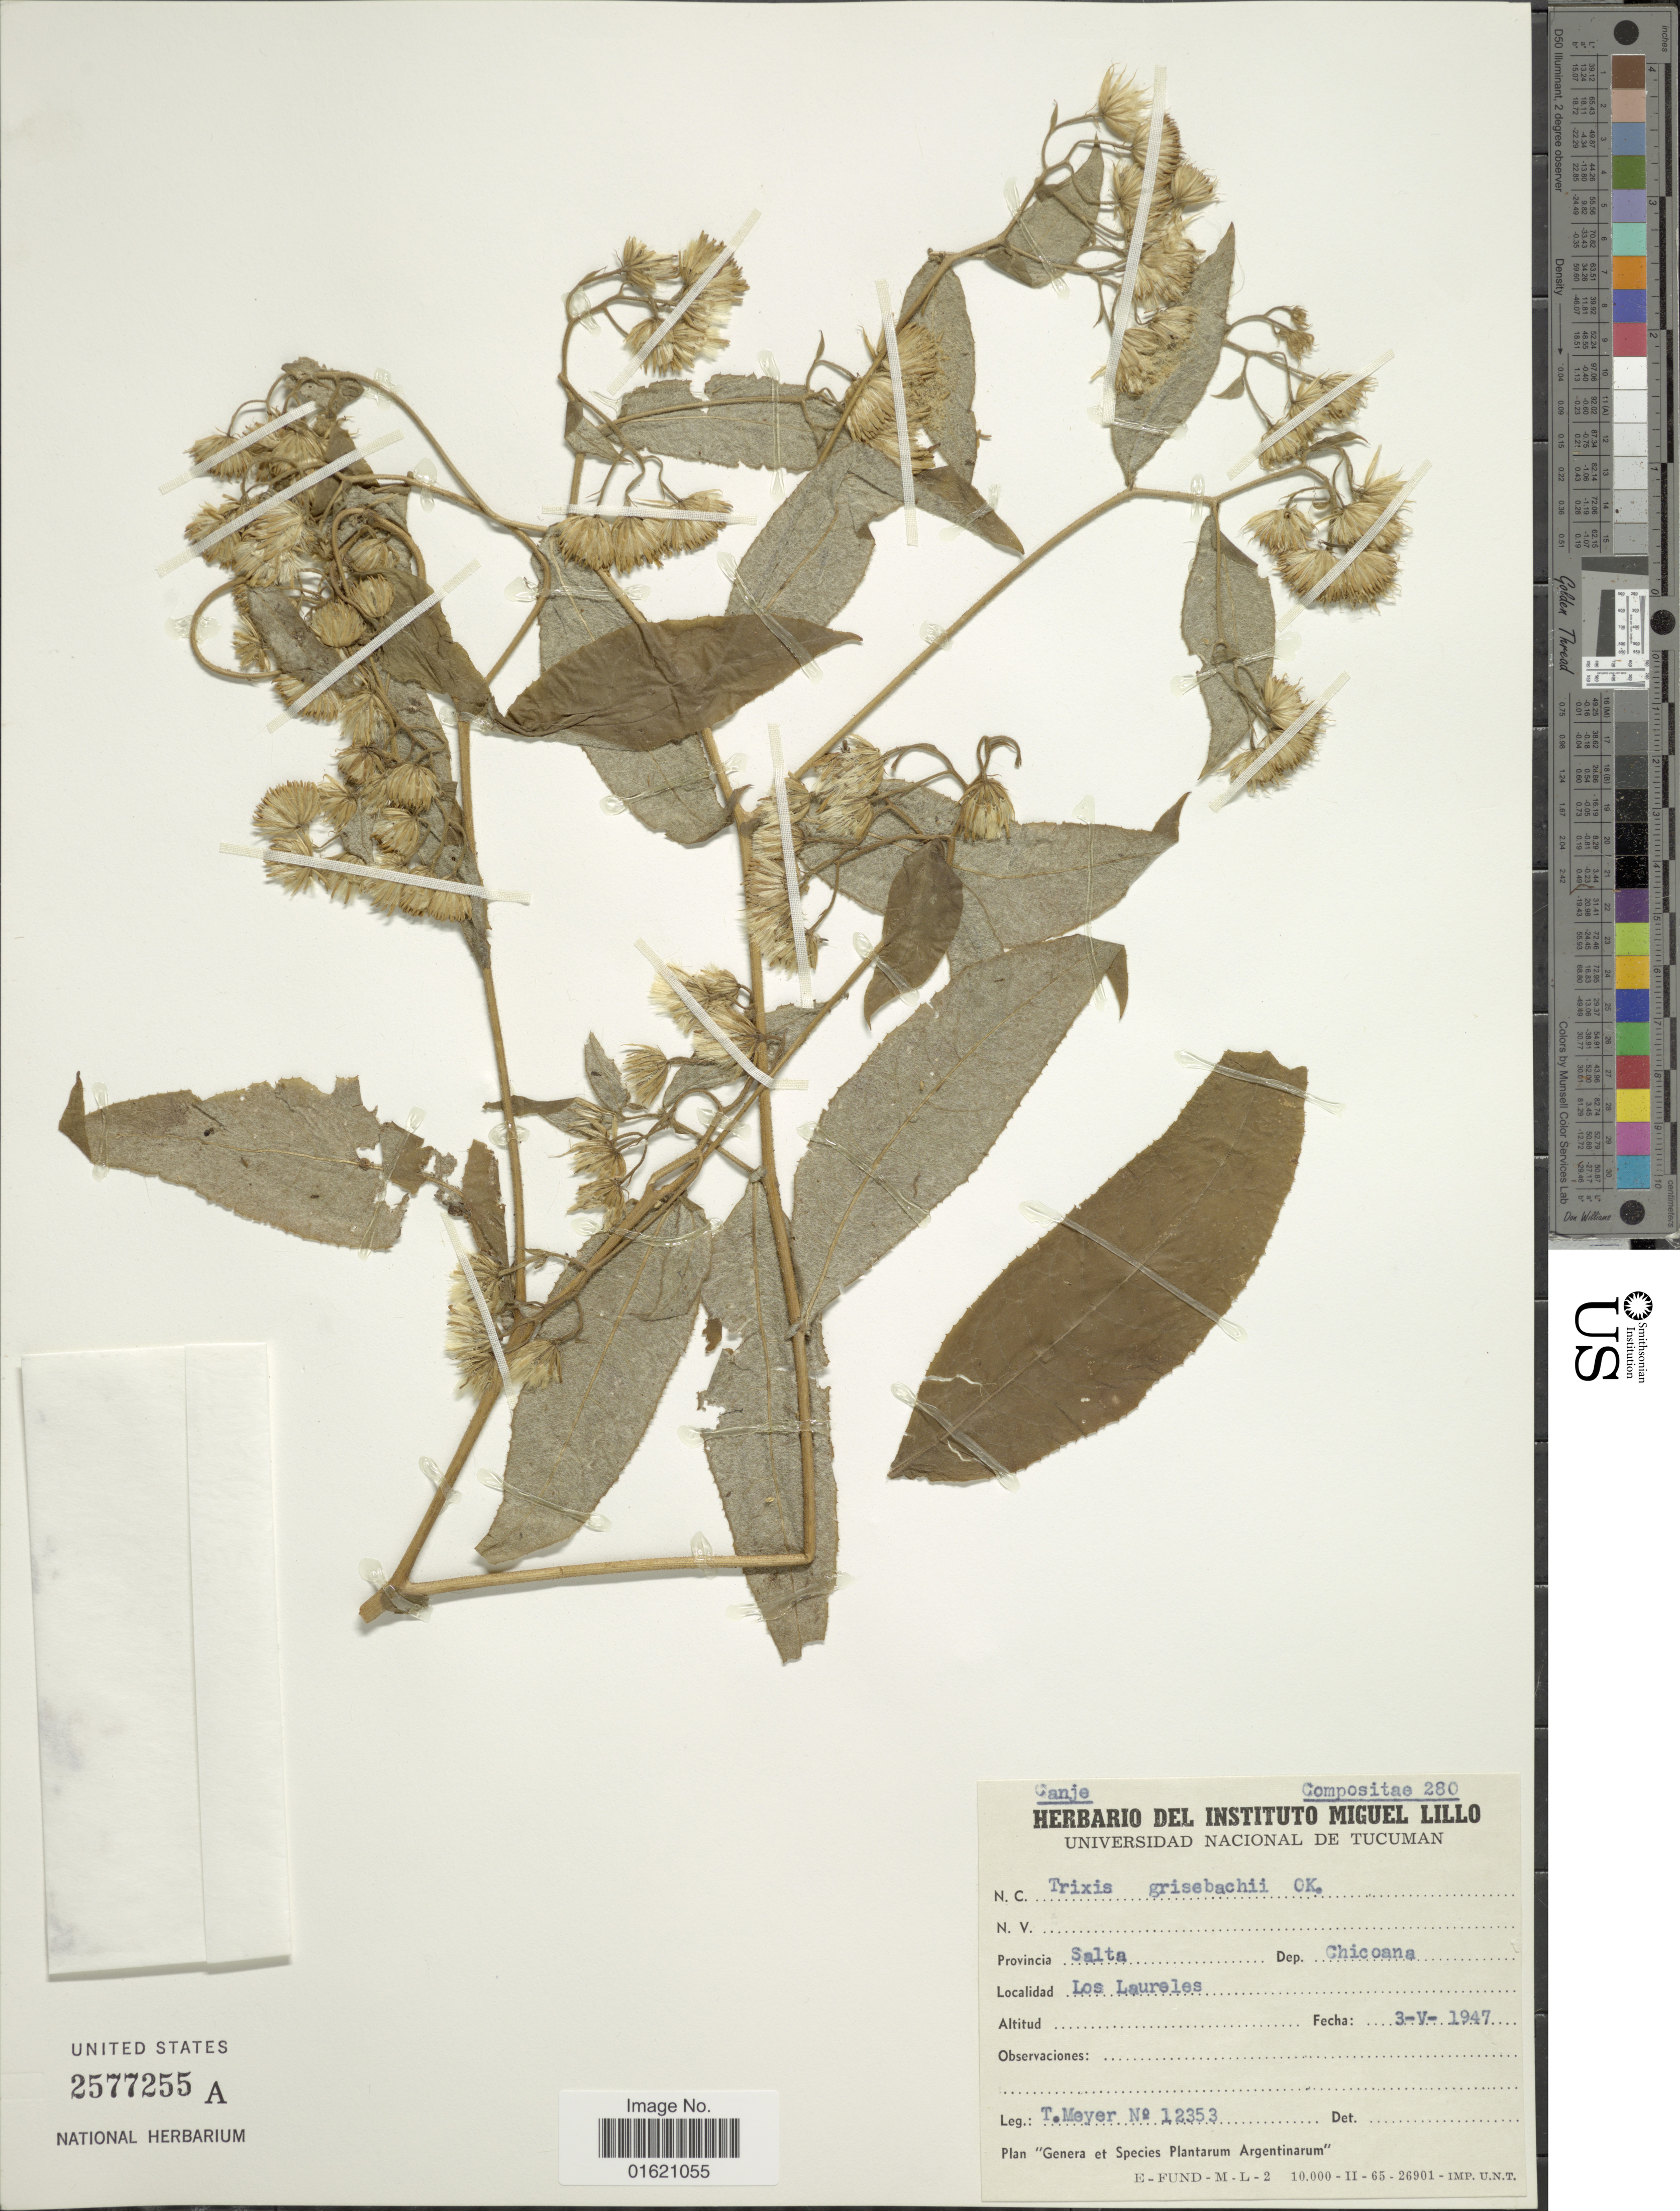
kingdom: Plantae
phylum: Tracheophyta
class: Magnoliopsida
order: Asterales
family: Asteraceae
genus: Trixis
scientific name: Trixis grisebachii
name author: Kuntze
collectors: T. Meyer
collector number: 12353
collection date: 1947-05-03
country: Argentina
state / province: Salta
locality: Dep. Chicoana, Los Laureles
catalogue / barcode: US 2577255A